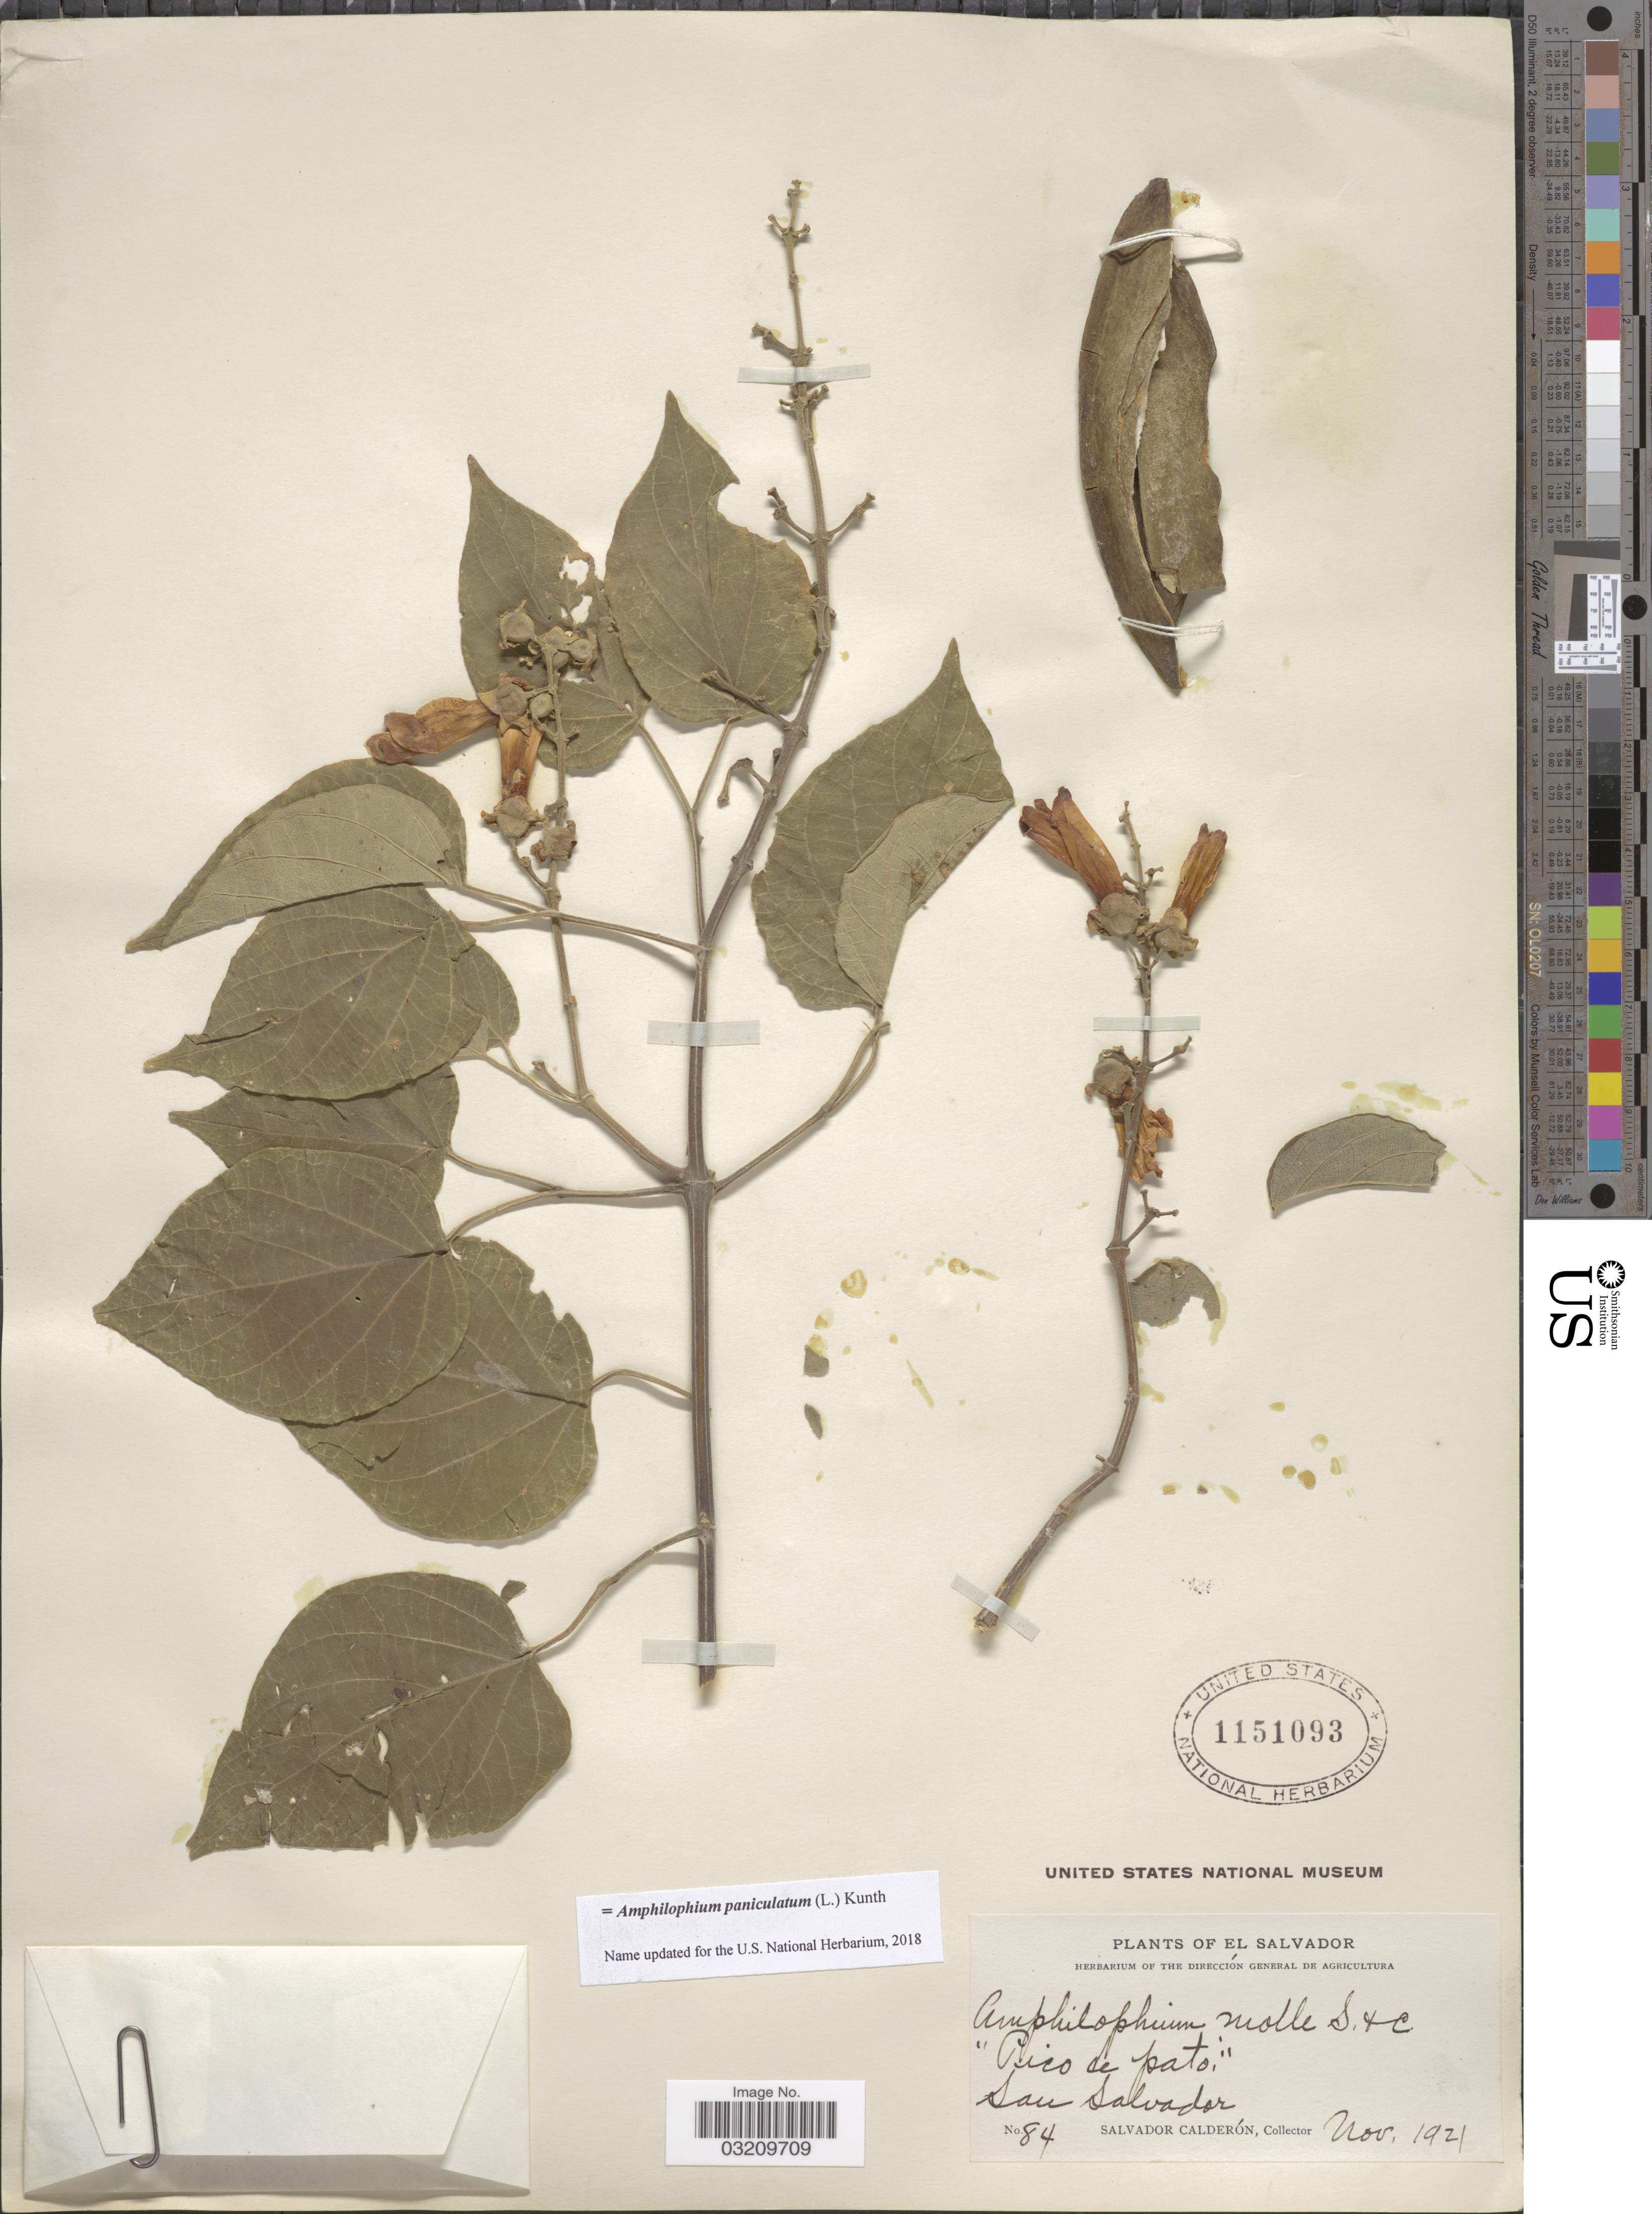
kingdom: Plantae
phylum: Tracheophyta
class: Magnoliopsida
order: Lamiales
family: Bignoniaceae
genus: Amphilophium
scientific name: Amphilophium paniculatum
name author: (L.) Kunth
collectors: S. Calderón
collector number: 84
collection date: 1921-11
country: El Salvador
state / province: San Salvador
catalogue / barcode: US 1151093